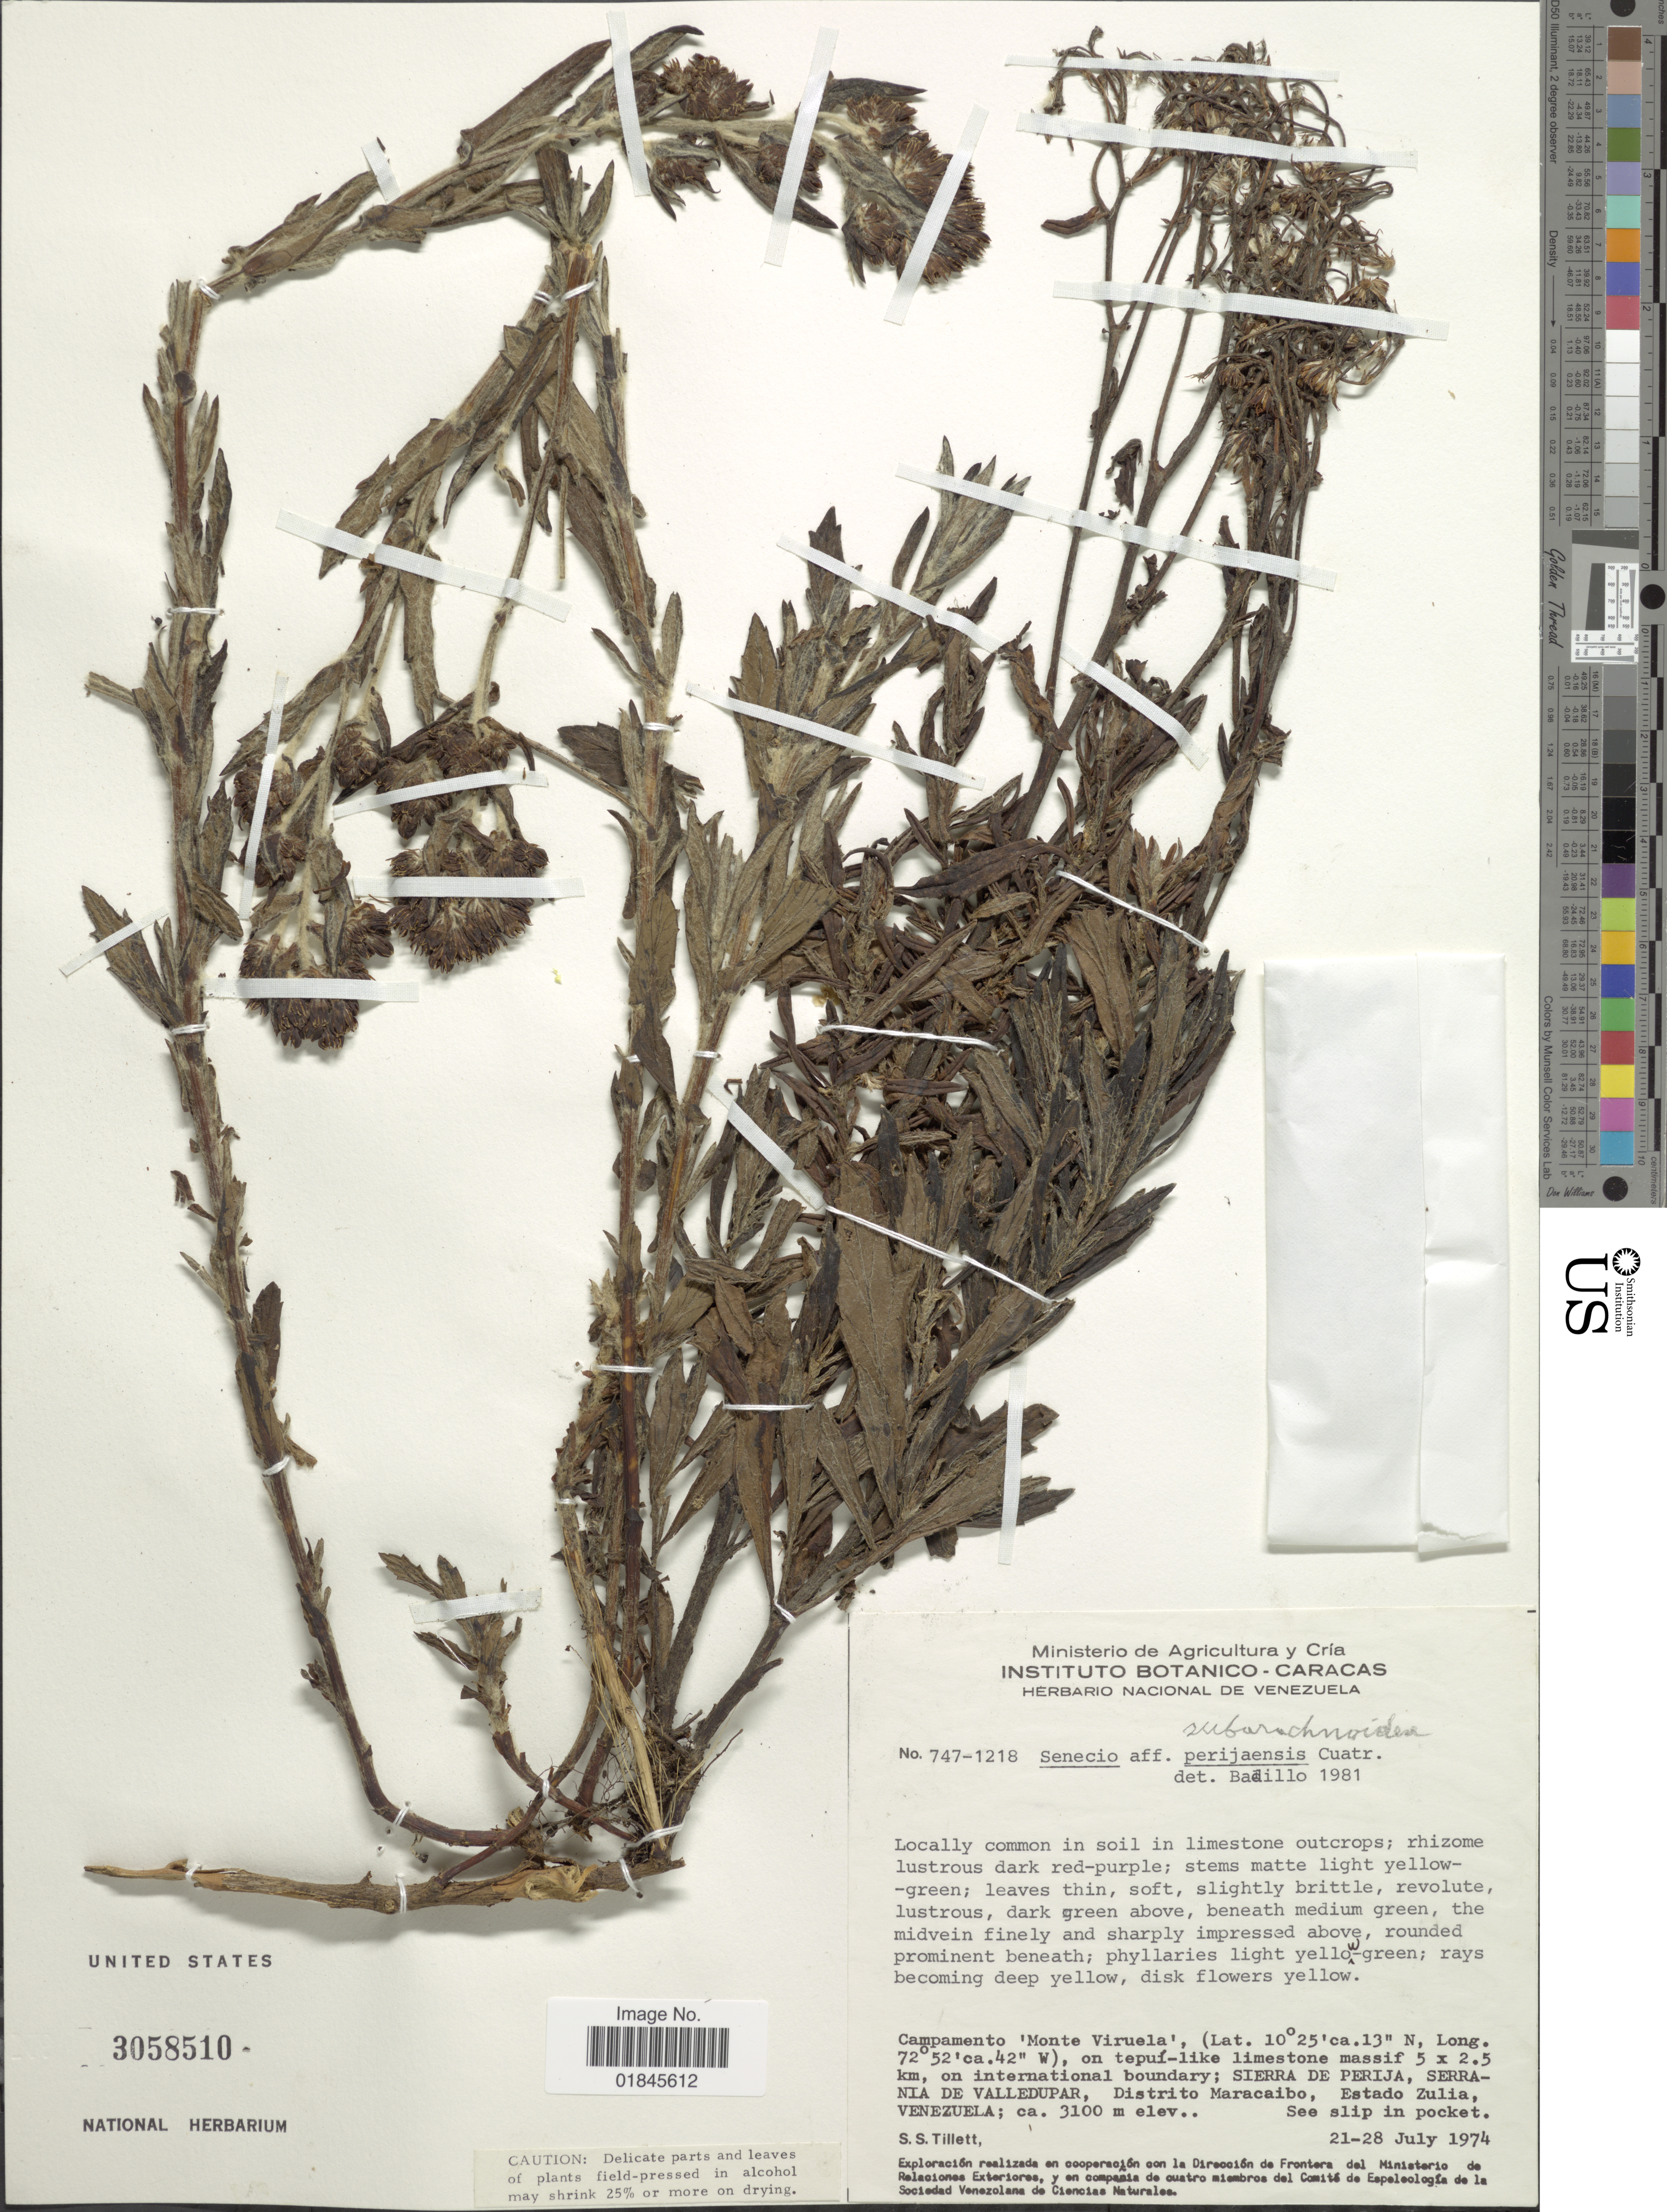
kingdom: Plantae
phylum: Tracheophyta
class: Magnoliopsida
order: Asterales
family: Asteraceae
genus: Pentacalia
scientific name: Pentacalia perijaensis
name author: (Cuatrec.) Cuatrec.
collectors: S. S. Tillett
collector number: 747-1218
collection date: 1974-07-21/1974-07-28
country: Venezuela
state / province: Zulia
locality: Campamento 'Monte Viruela', Sierra de Perija, Serrania de Valledupar, Distrito Maracaibo, Estado Zulia, Venezuela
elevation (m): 3100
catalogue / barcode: US 3058510